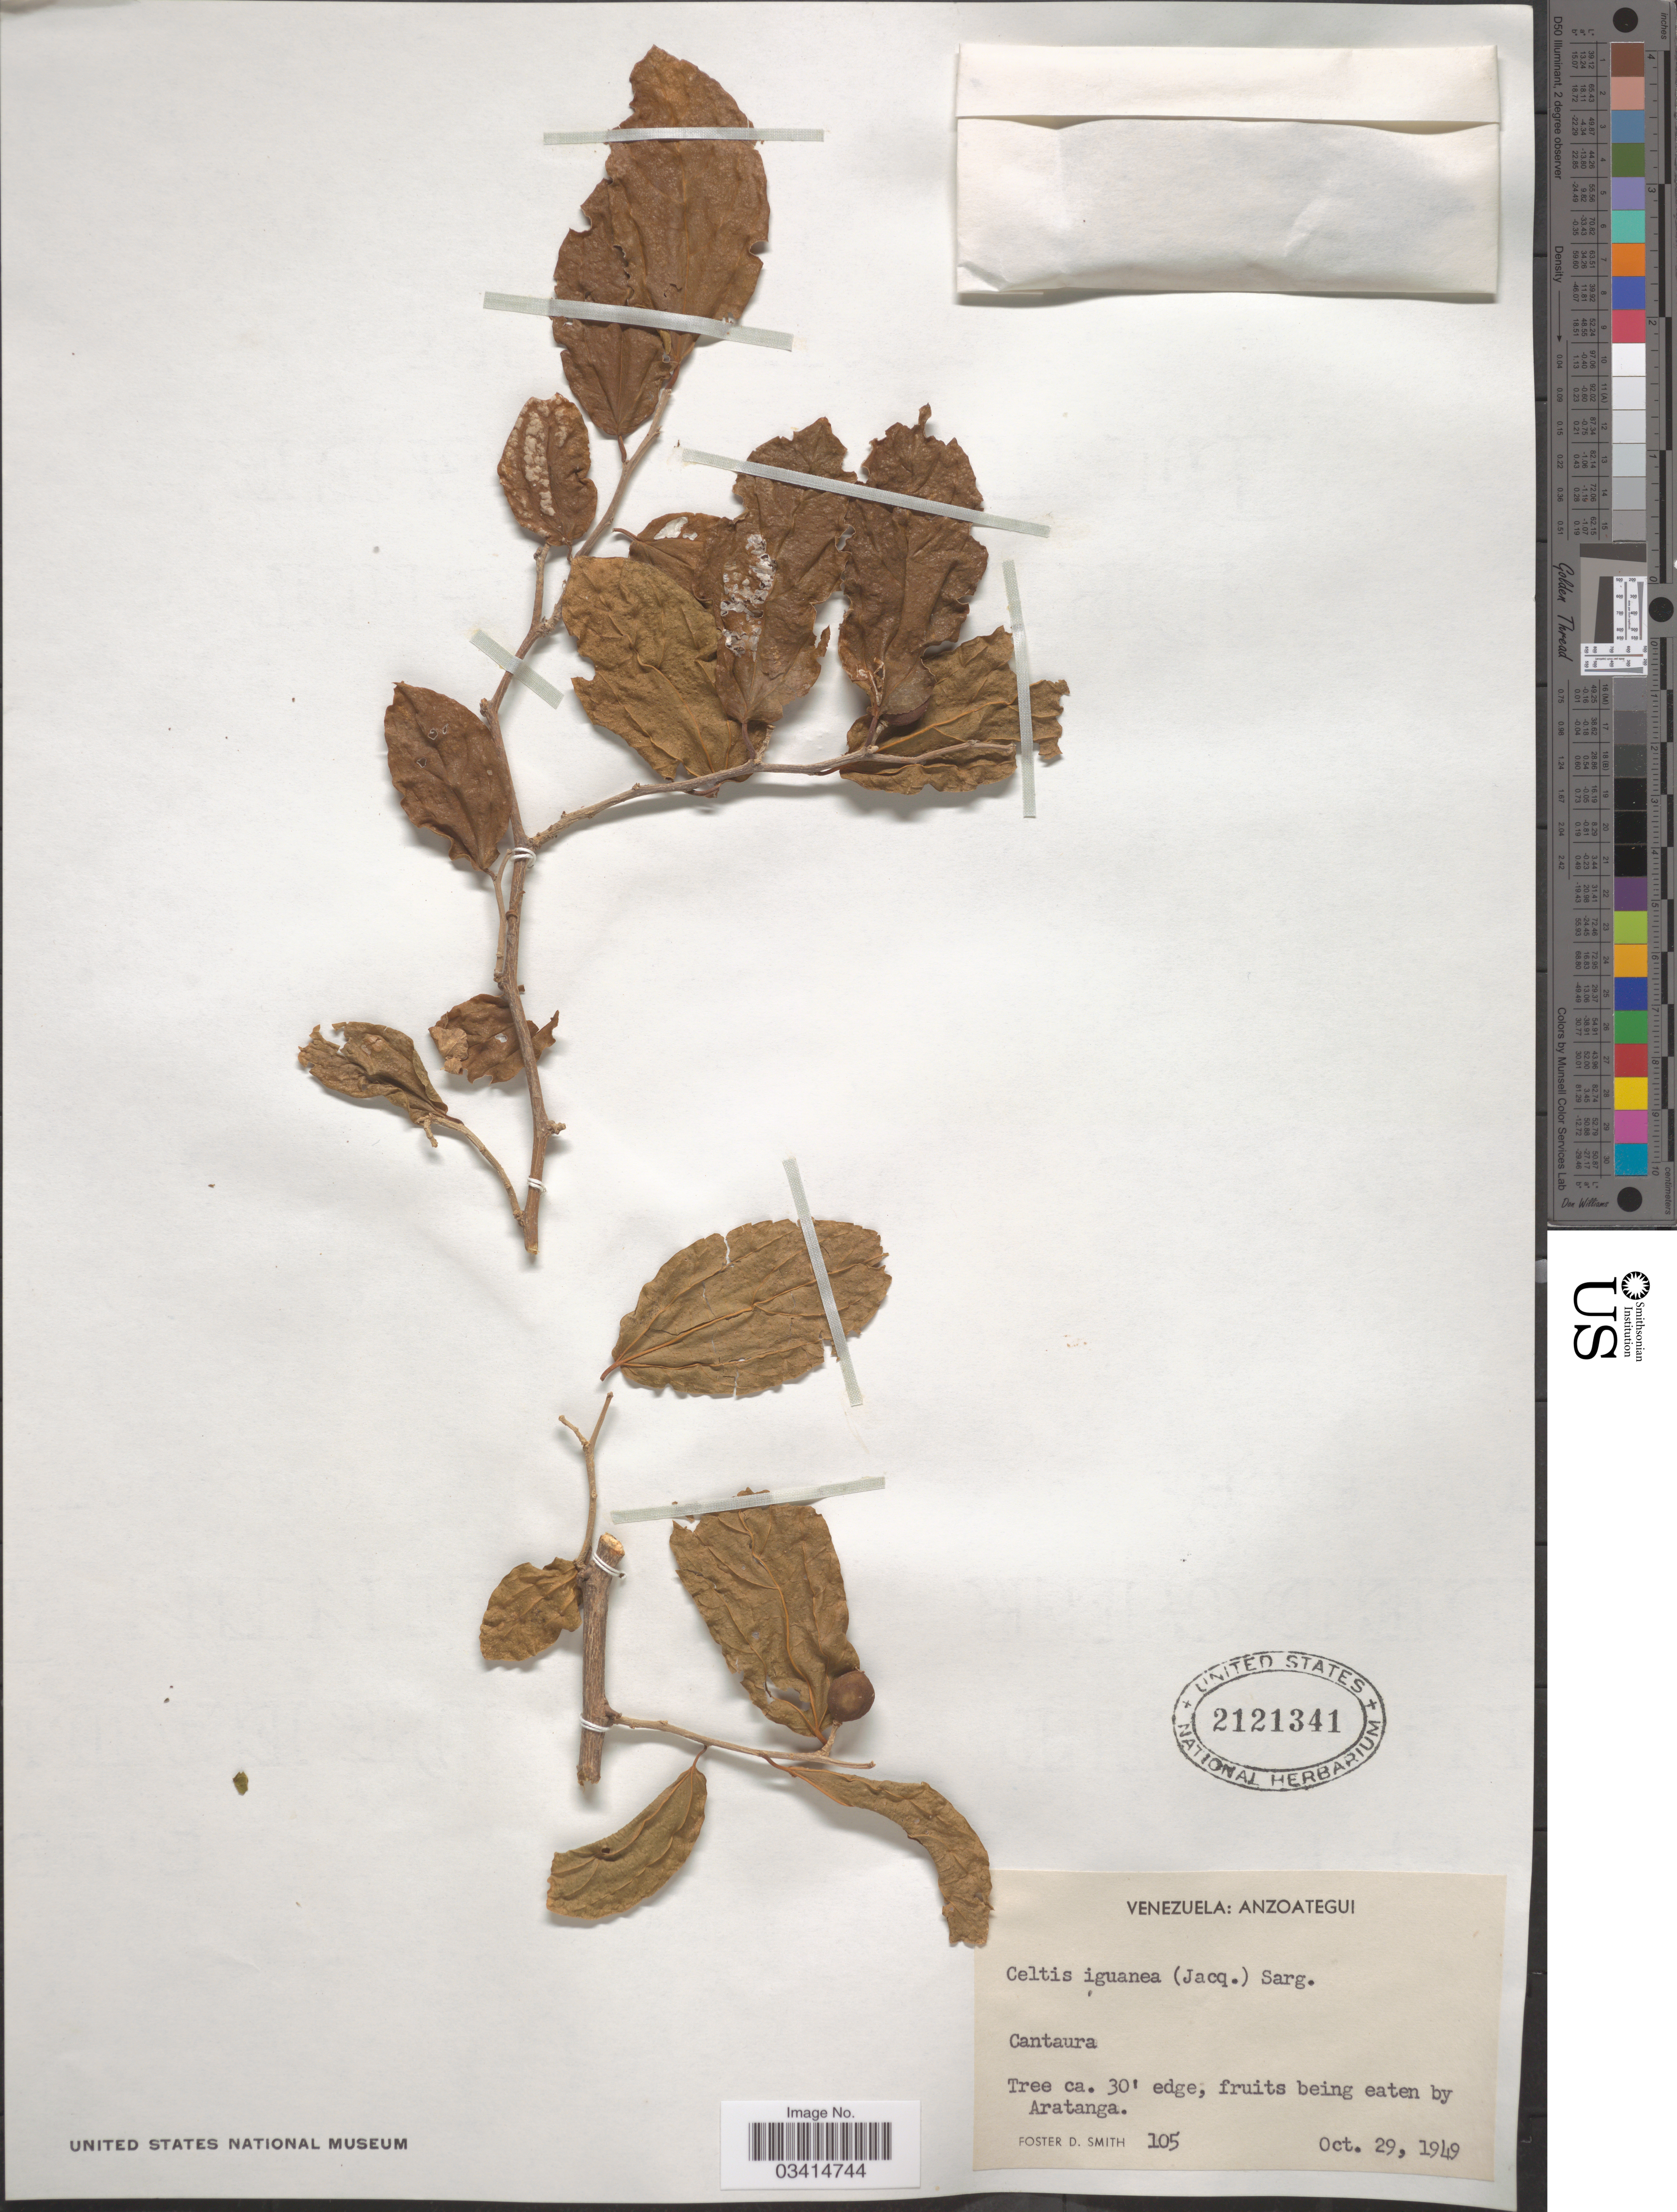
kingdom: Plantae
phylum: Tracheophyta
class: Magnoliopsida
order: Rosales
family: Cannabaceae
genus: Celtis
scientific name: Celtis iguanaea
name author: (Jacq.) Sarg.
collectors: F. Smith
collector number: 105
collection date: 1949-10-29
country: Venezuela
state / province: Anzoategui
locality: Cantaura.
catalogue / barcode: US 2121341